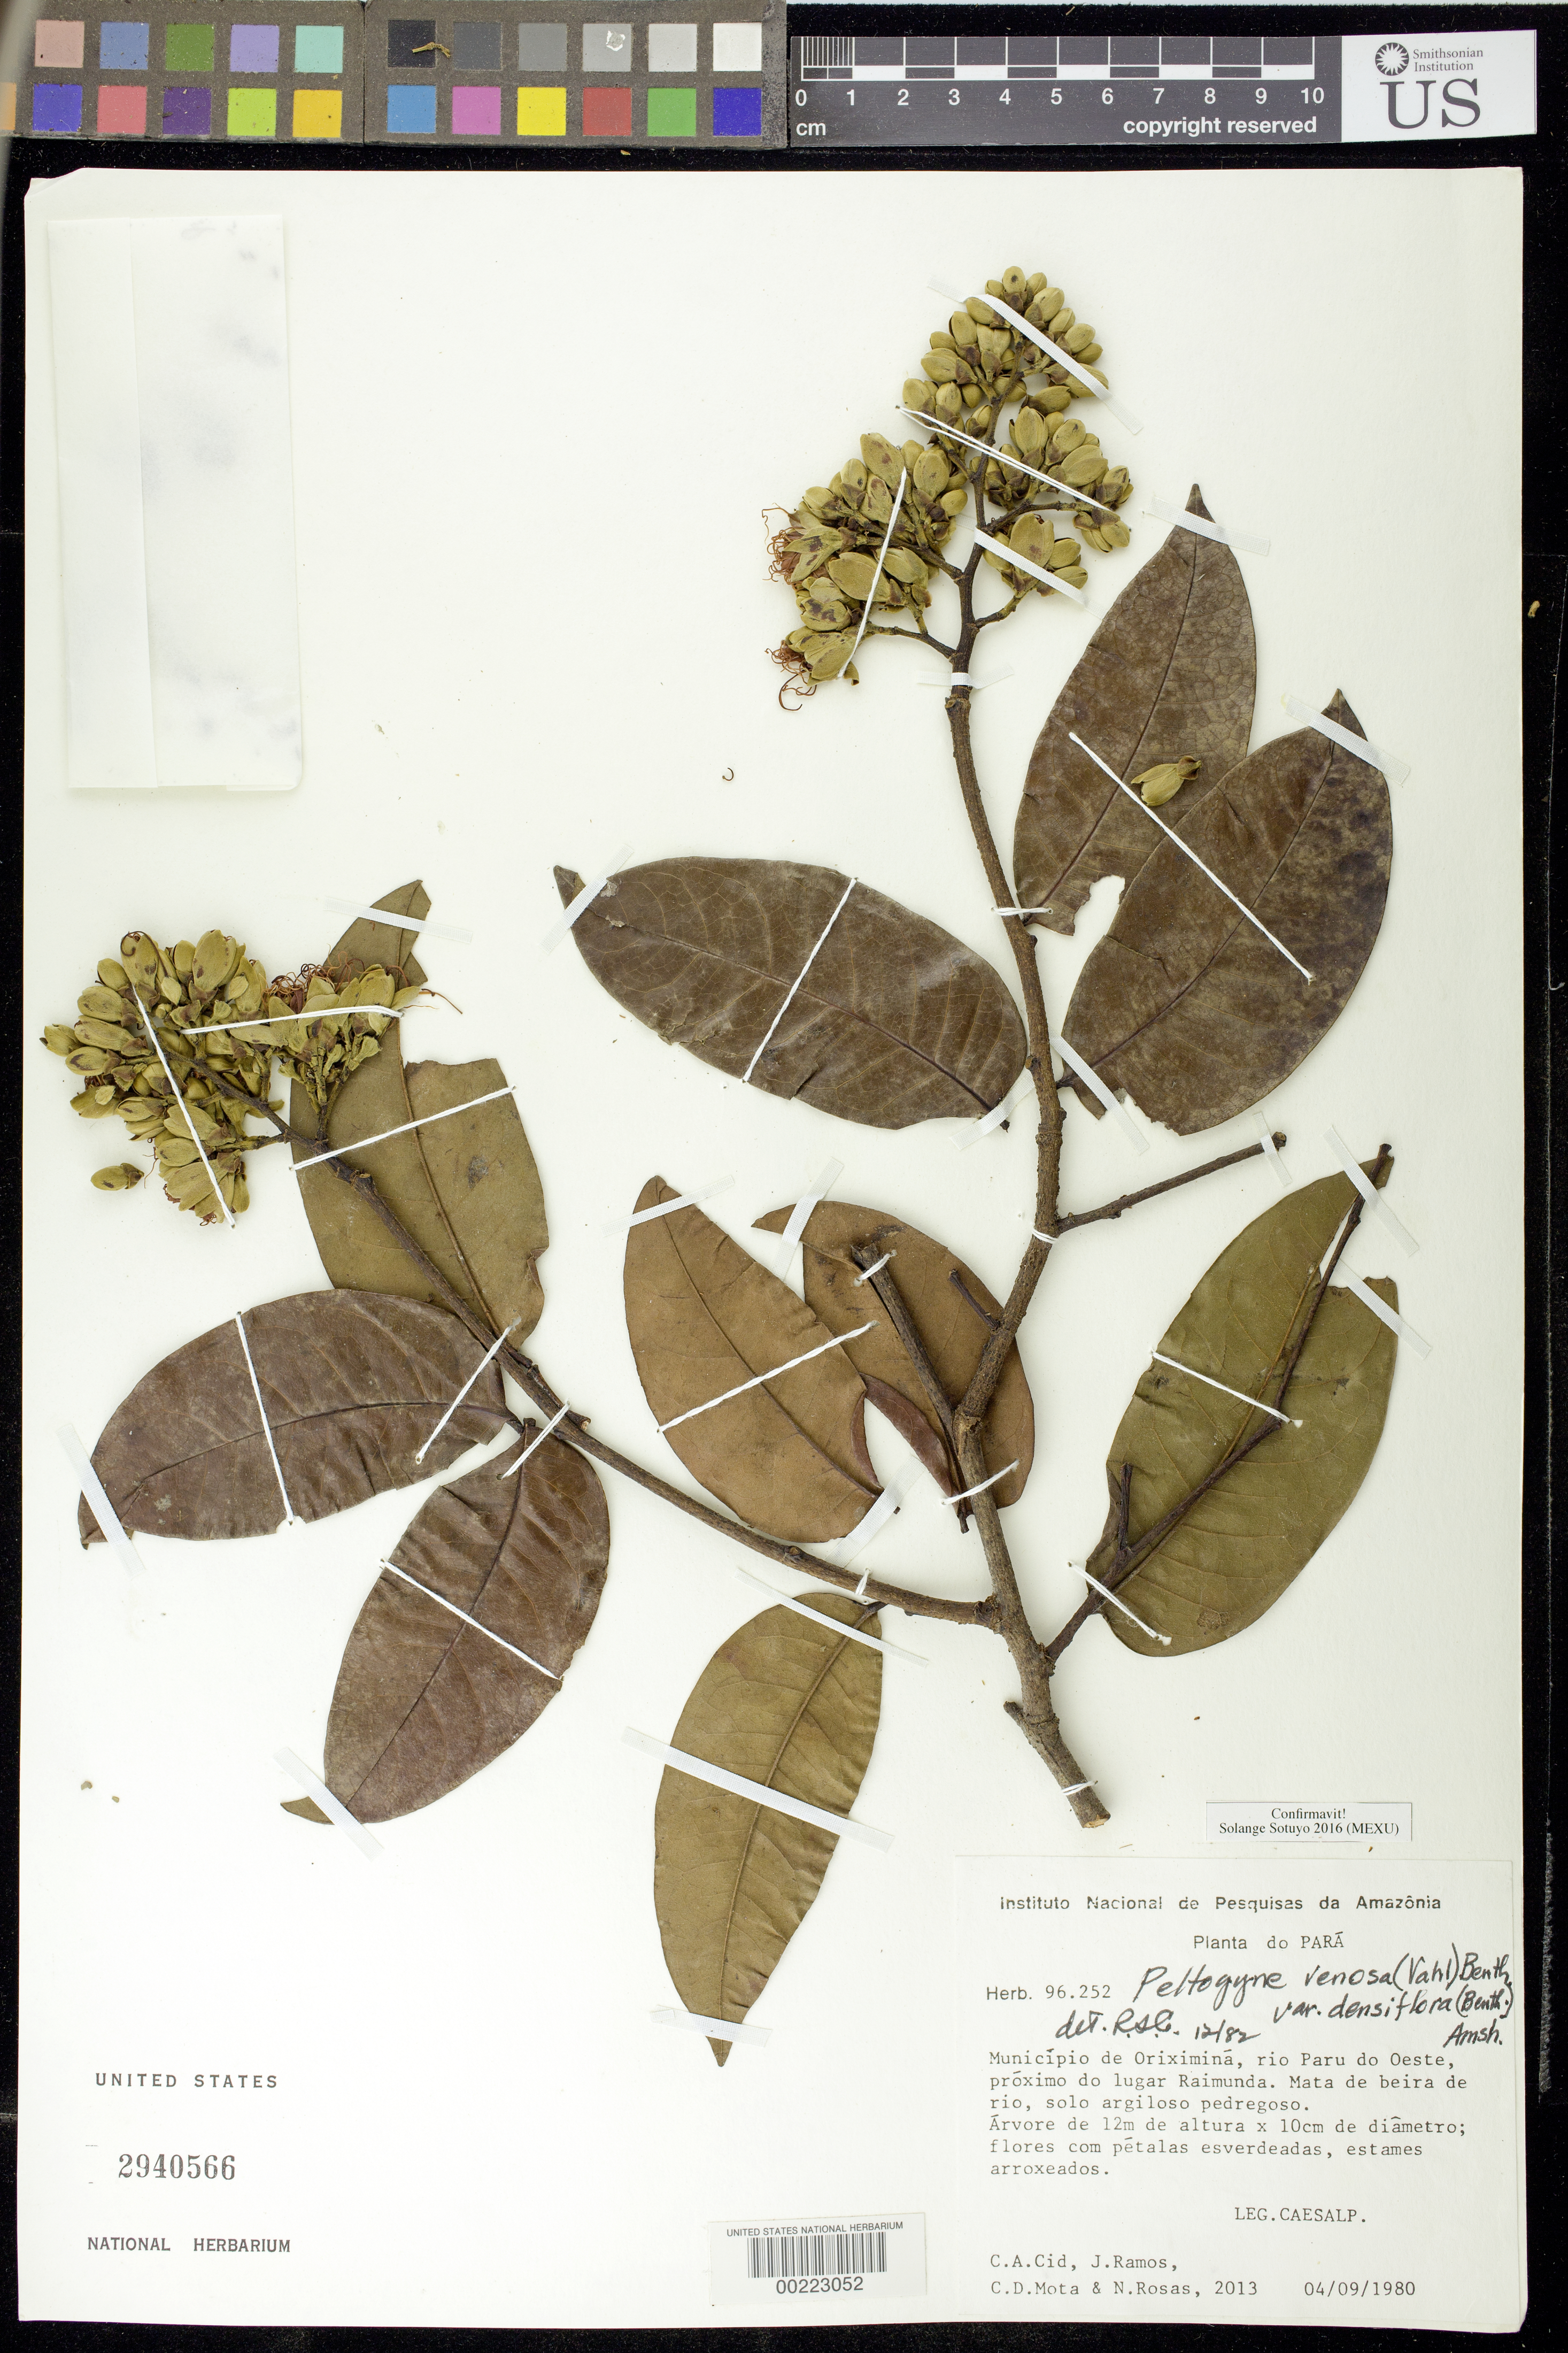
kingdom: Plantae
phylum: Tracheophyta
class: Magnoliopsida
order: Fabales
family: Fabaceae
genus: Peltogyne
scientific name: Peltogyne venosa subsp. densiflora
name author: (Spruce ex Benth.) M.F. Silva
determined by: Sotuyo, Solange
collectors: C. A. Cid Ferreira, J. F. Ramos, C. D. Mota & N. Rosas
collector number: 2013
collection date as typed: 09 Apr 1980 or 04 Sep 1980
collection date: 1980-04-09 or 1980-09-04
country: Brazil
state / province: Pará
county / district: Oriximiná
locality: Rio paru do oeste, near raimunda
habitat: Forest on the bank of the river; clayey stony ground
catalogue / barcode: US 2940566